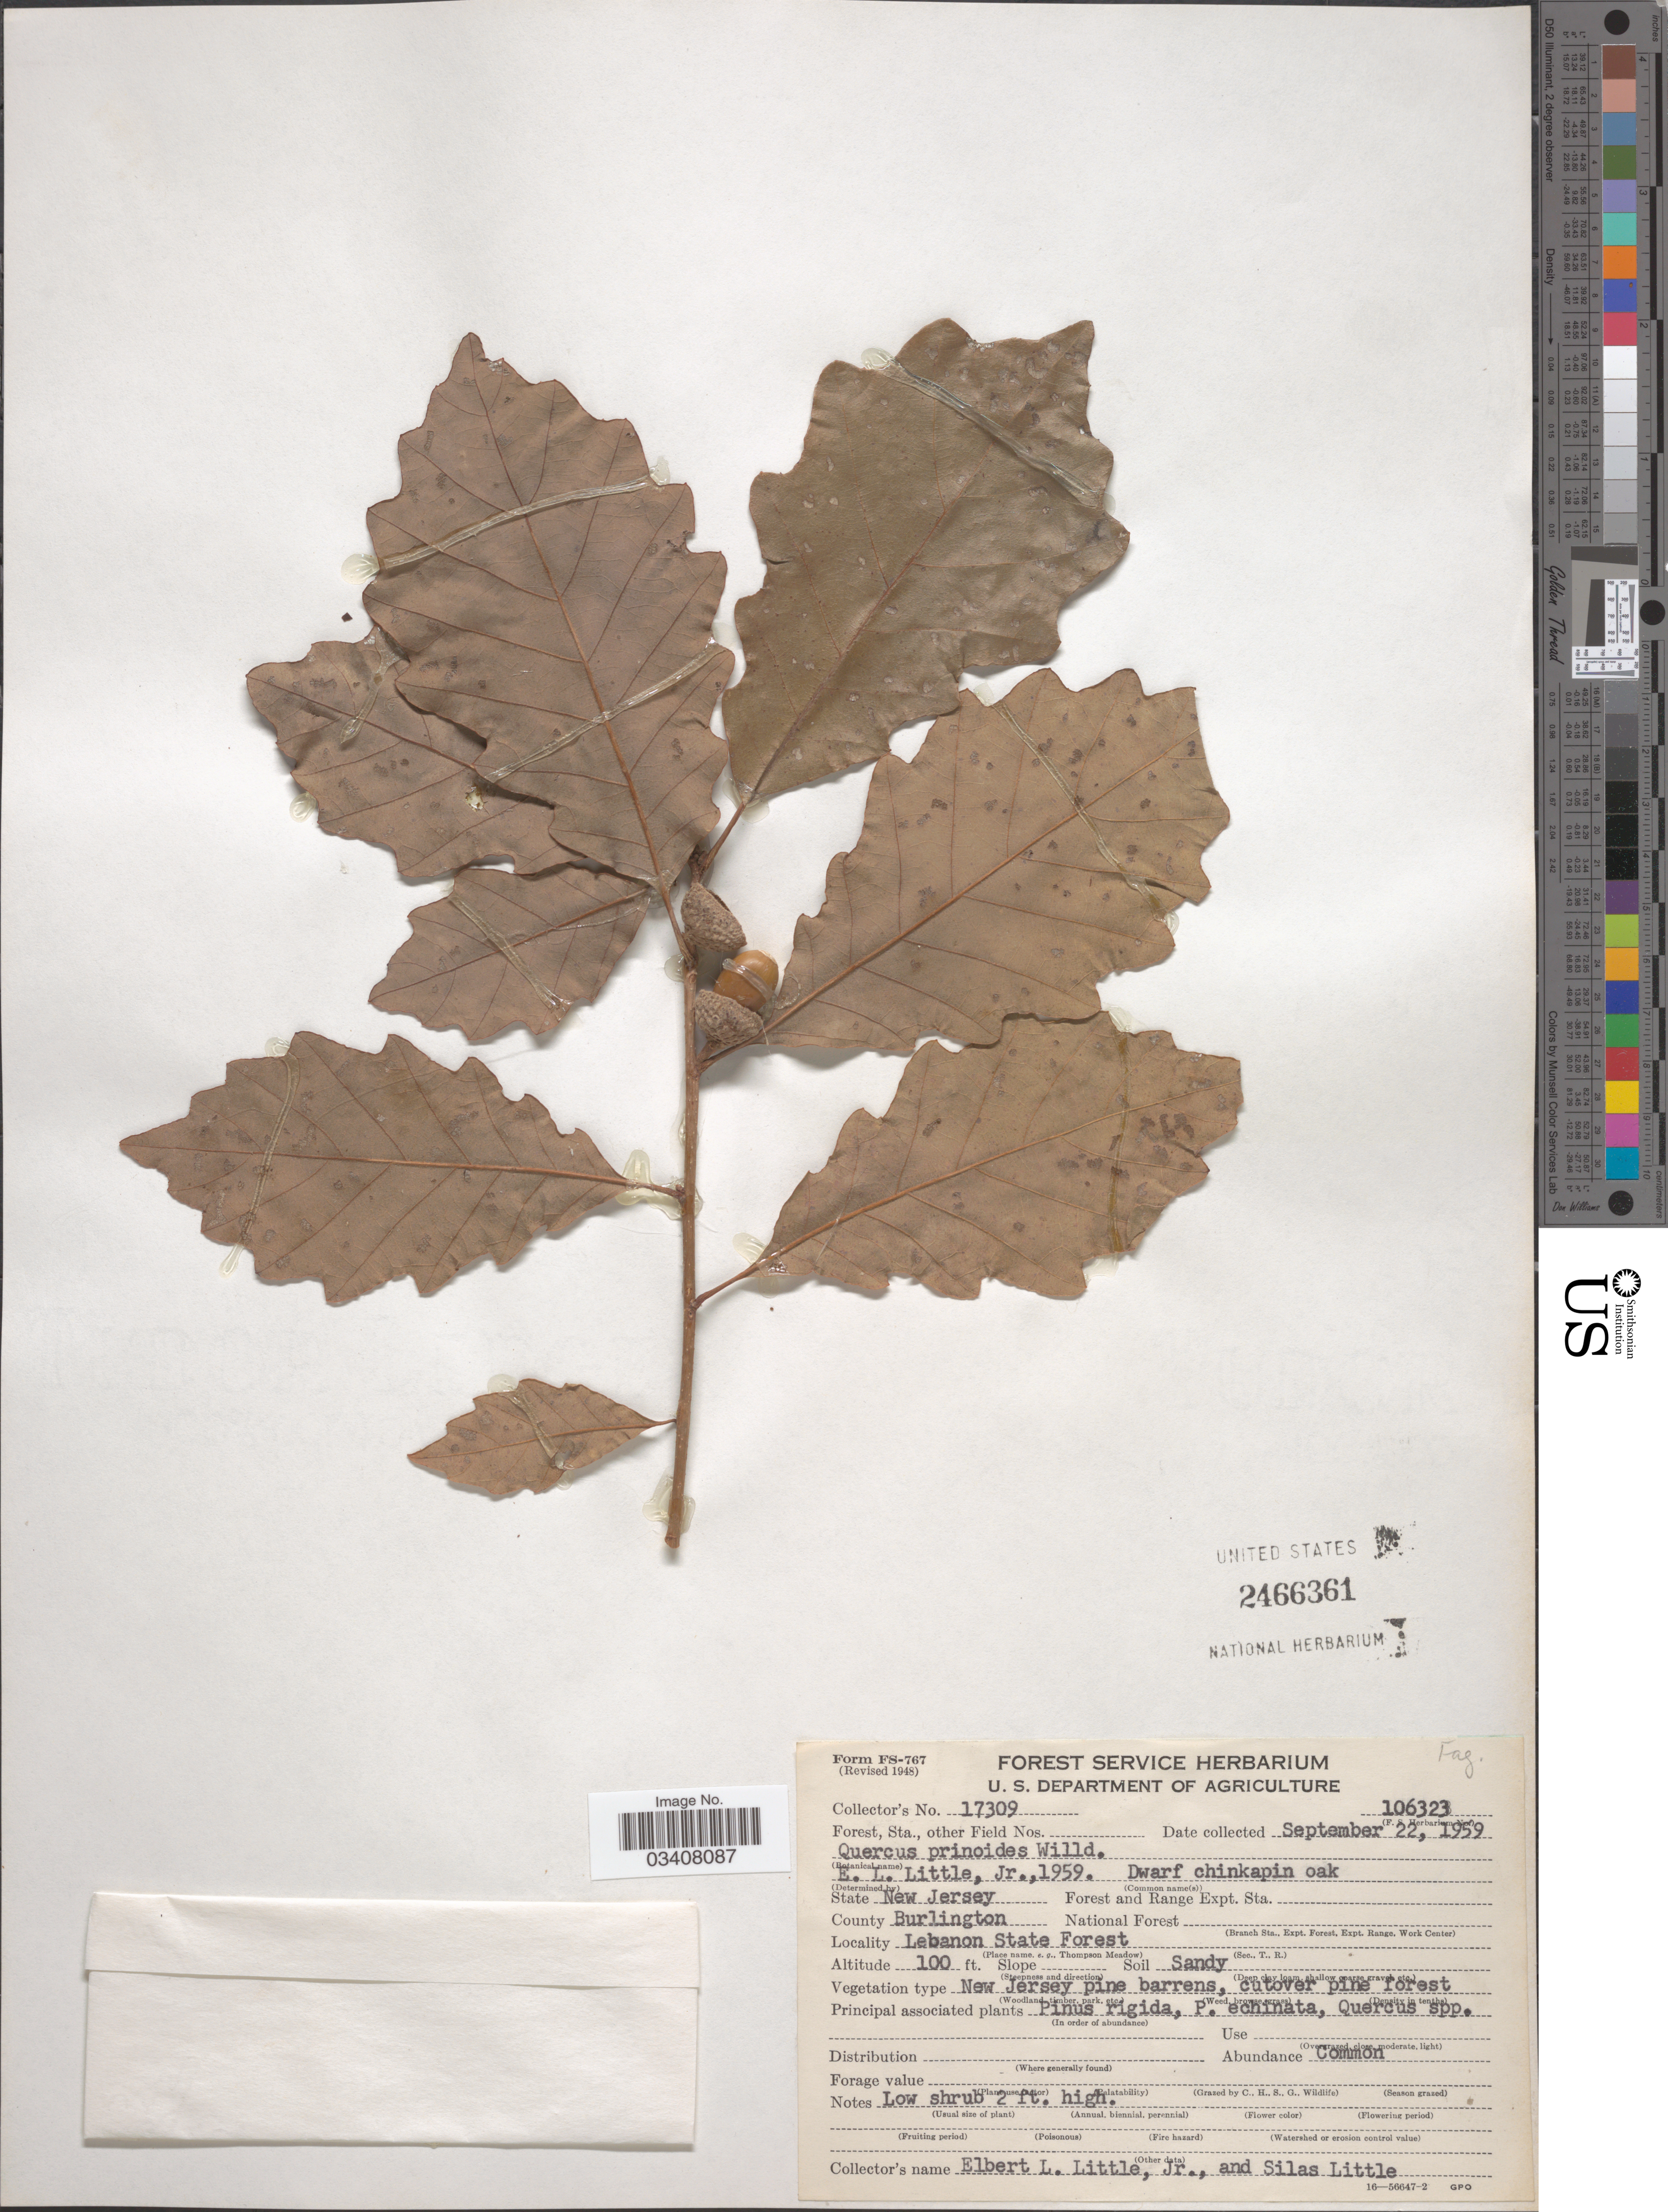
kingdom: Plantae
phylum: Tracheophyta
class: Magnoliopsida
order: Fagales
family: Fagaceae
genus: Quercus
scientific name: Quercus prinoides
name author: Willd.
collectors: E. L. Little & S. Little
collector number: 17309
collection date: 1959-09-22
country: United States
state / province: New Jersey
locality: County Burlington. Lebanon State Forest.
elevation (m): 30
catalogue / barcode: US 2466361